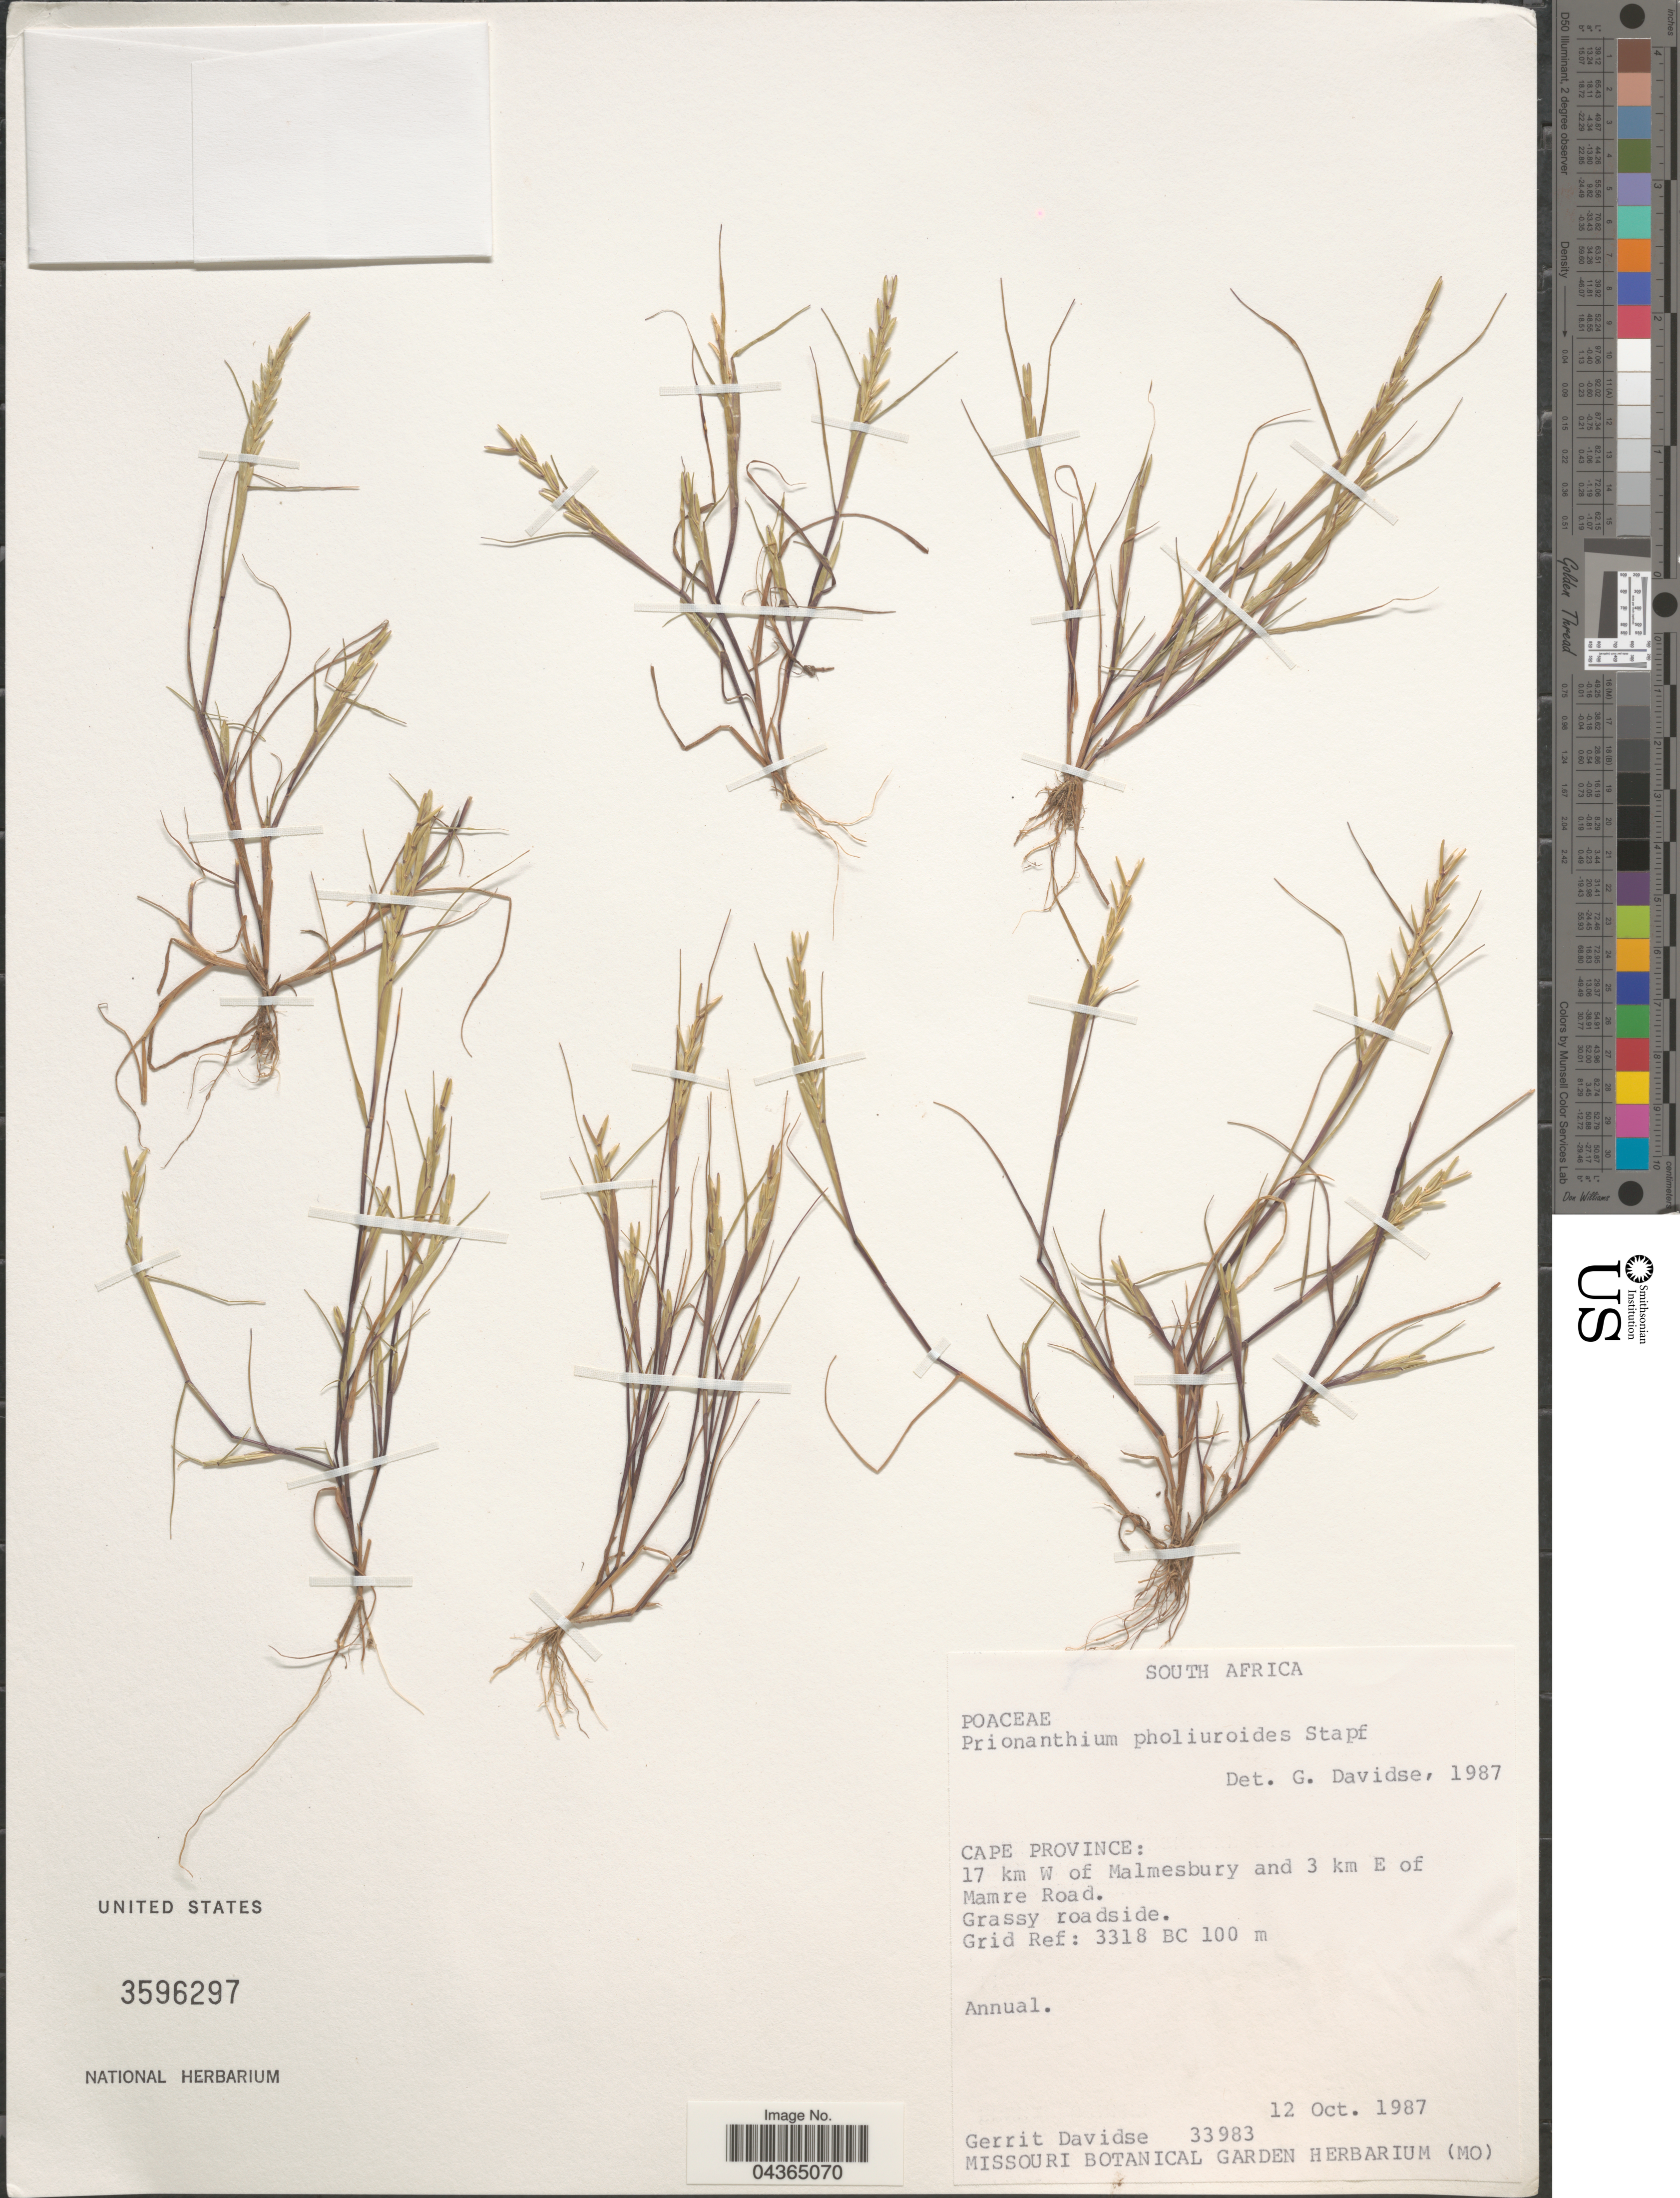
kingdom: Plantae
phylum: Tracheophyta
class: Liliopsida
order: Poales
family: Poaceae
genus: Pentameris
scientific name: Pentameris pholiuroides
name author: (Stapf) Galley & H.P. Linder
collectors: G. Davidse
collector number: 33983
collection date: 1987-10-12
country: South Africa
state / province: Western Cape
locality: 17 km W of Malmesbury and 3 km E of Mamre Road. Grassy roadside. Grid Ref: 3318 BC.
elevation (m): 100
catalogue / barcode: US 3596297